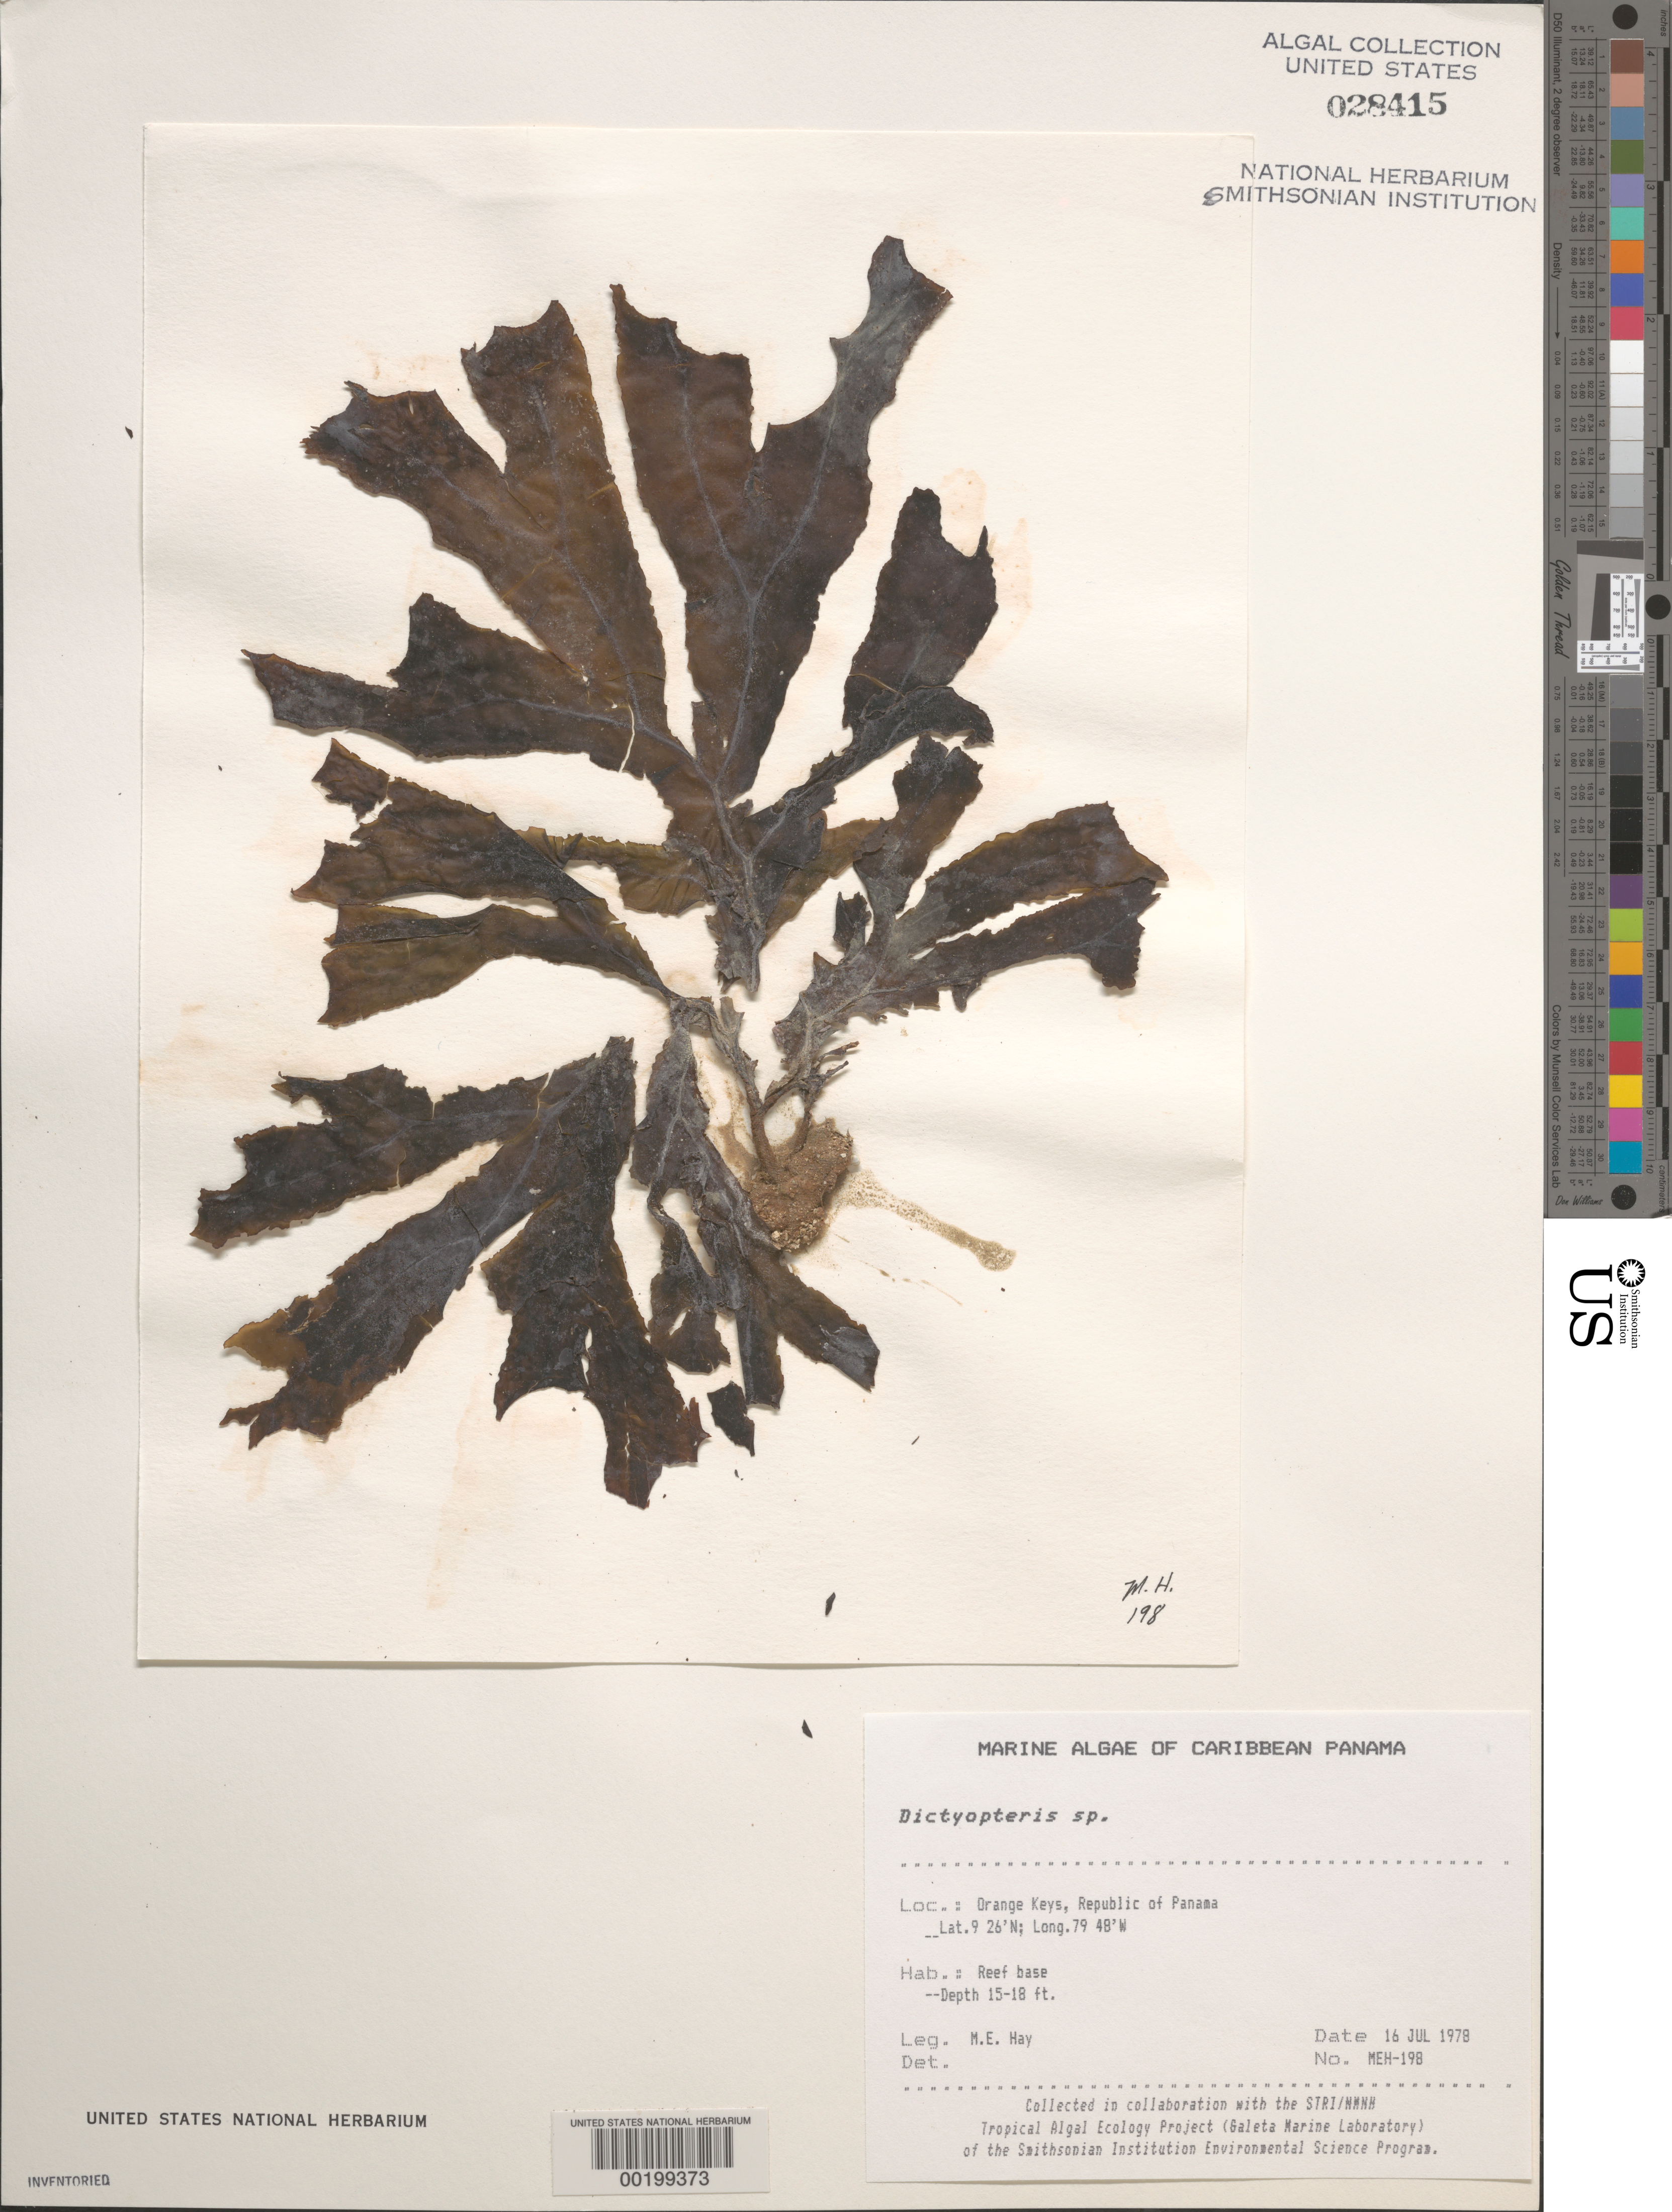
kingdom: Chromista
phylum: Ochrophyta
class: Phaeophyceae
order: Dictyotales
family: Dictyotaceae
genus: Dictyopteris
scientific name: Dictyopteris sp.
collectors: M. E. Hay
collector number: MEH-198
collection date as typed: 16 Jul 1978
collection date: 1978-07-16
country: Panama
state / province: Colón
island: Orange Keys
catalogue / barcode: US 28415